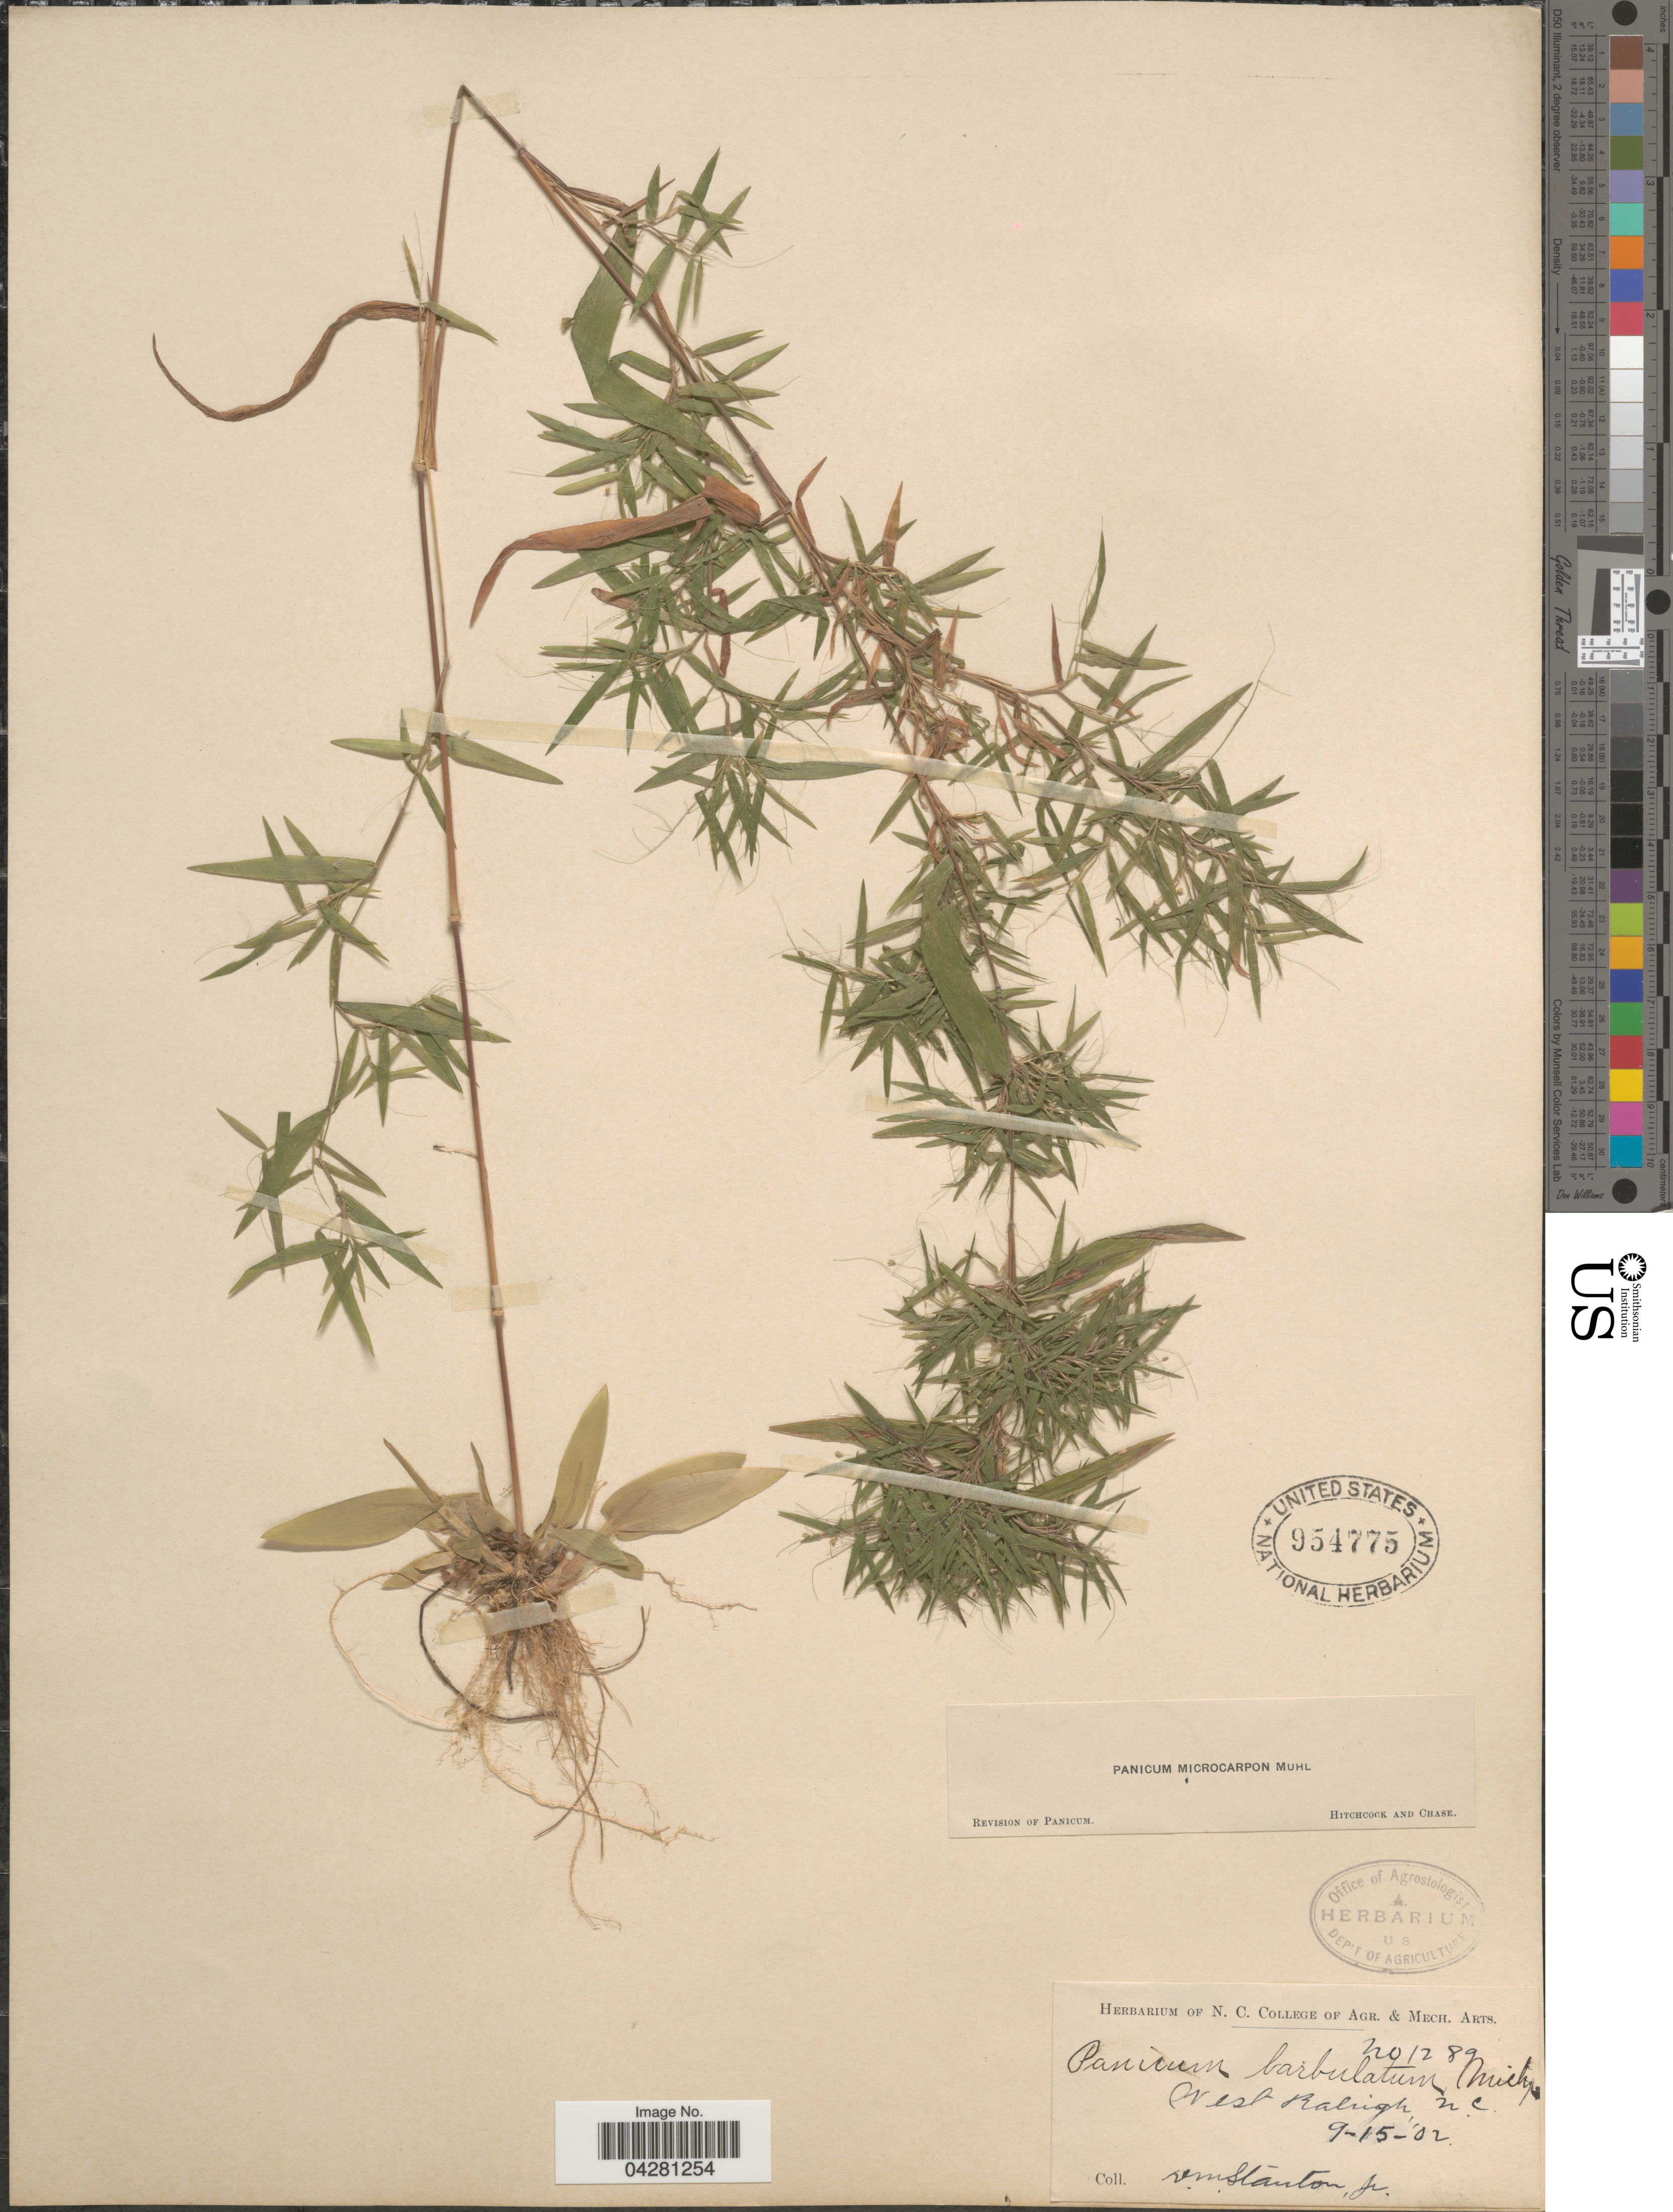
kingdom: Plantae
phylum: Tracheophyta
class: Liliopsida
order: Poales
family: Poaceae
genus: Dichanthelium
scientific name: Dichanthelium dichotomum var. dichotomum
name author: (L.) Gould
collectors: D. Stanton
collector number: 1289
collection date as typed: Transcribed d/m/y: 15/9/2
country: United States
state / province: North Carolina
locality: West Raleigh.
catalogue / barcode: US 954775